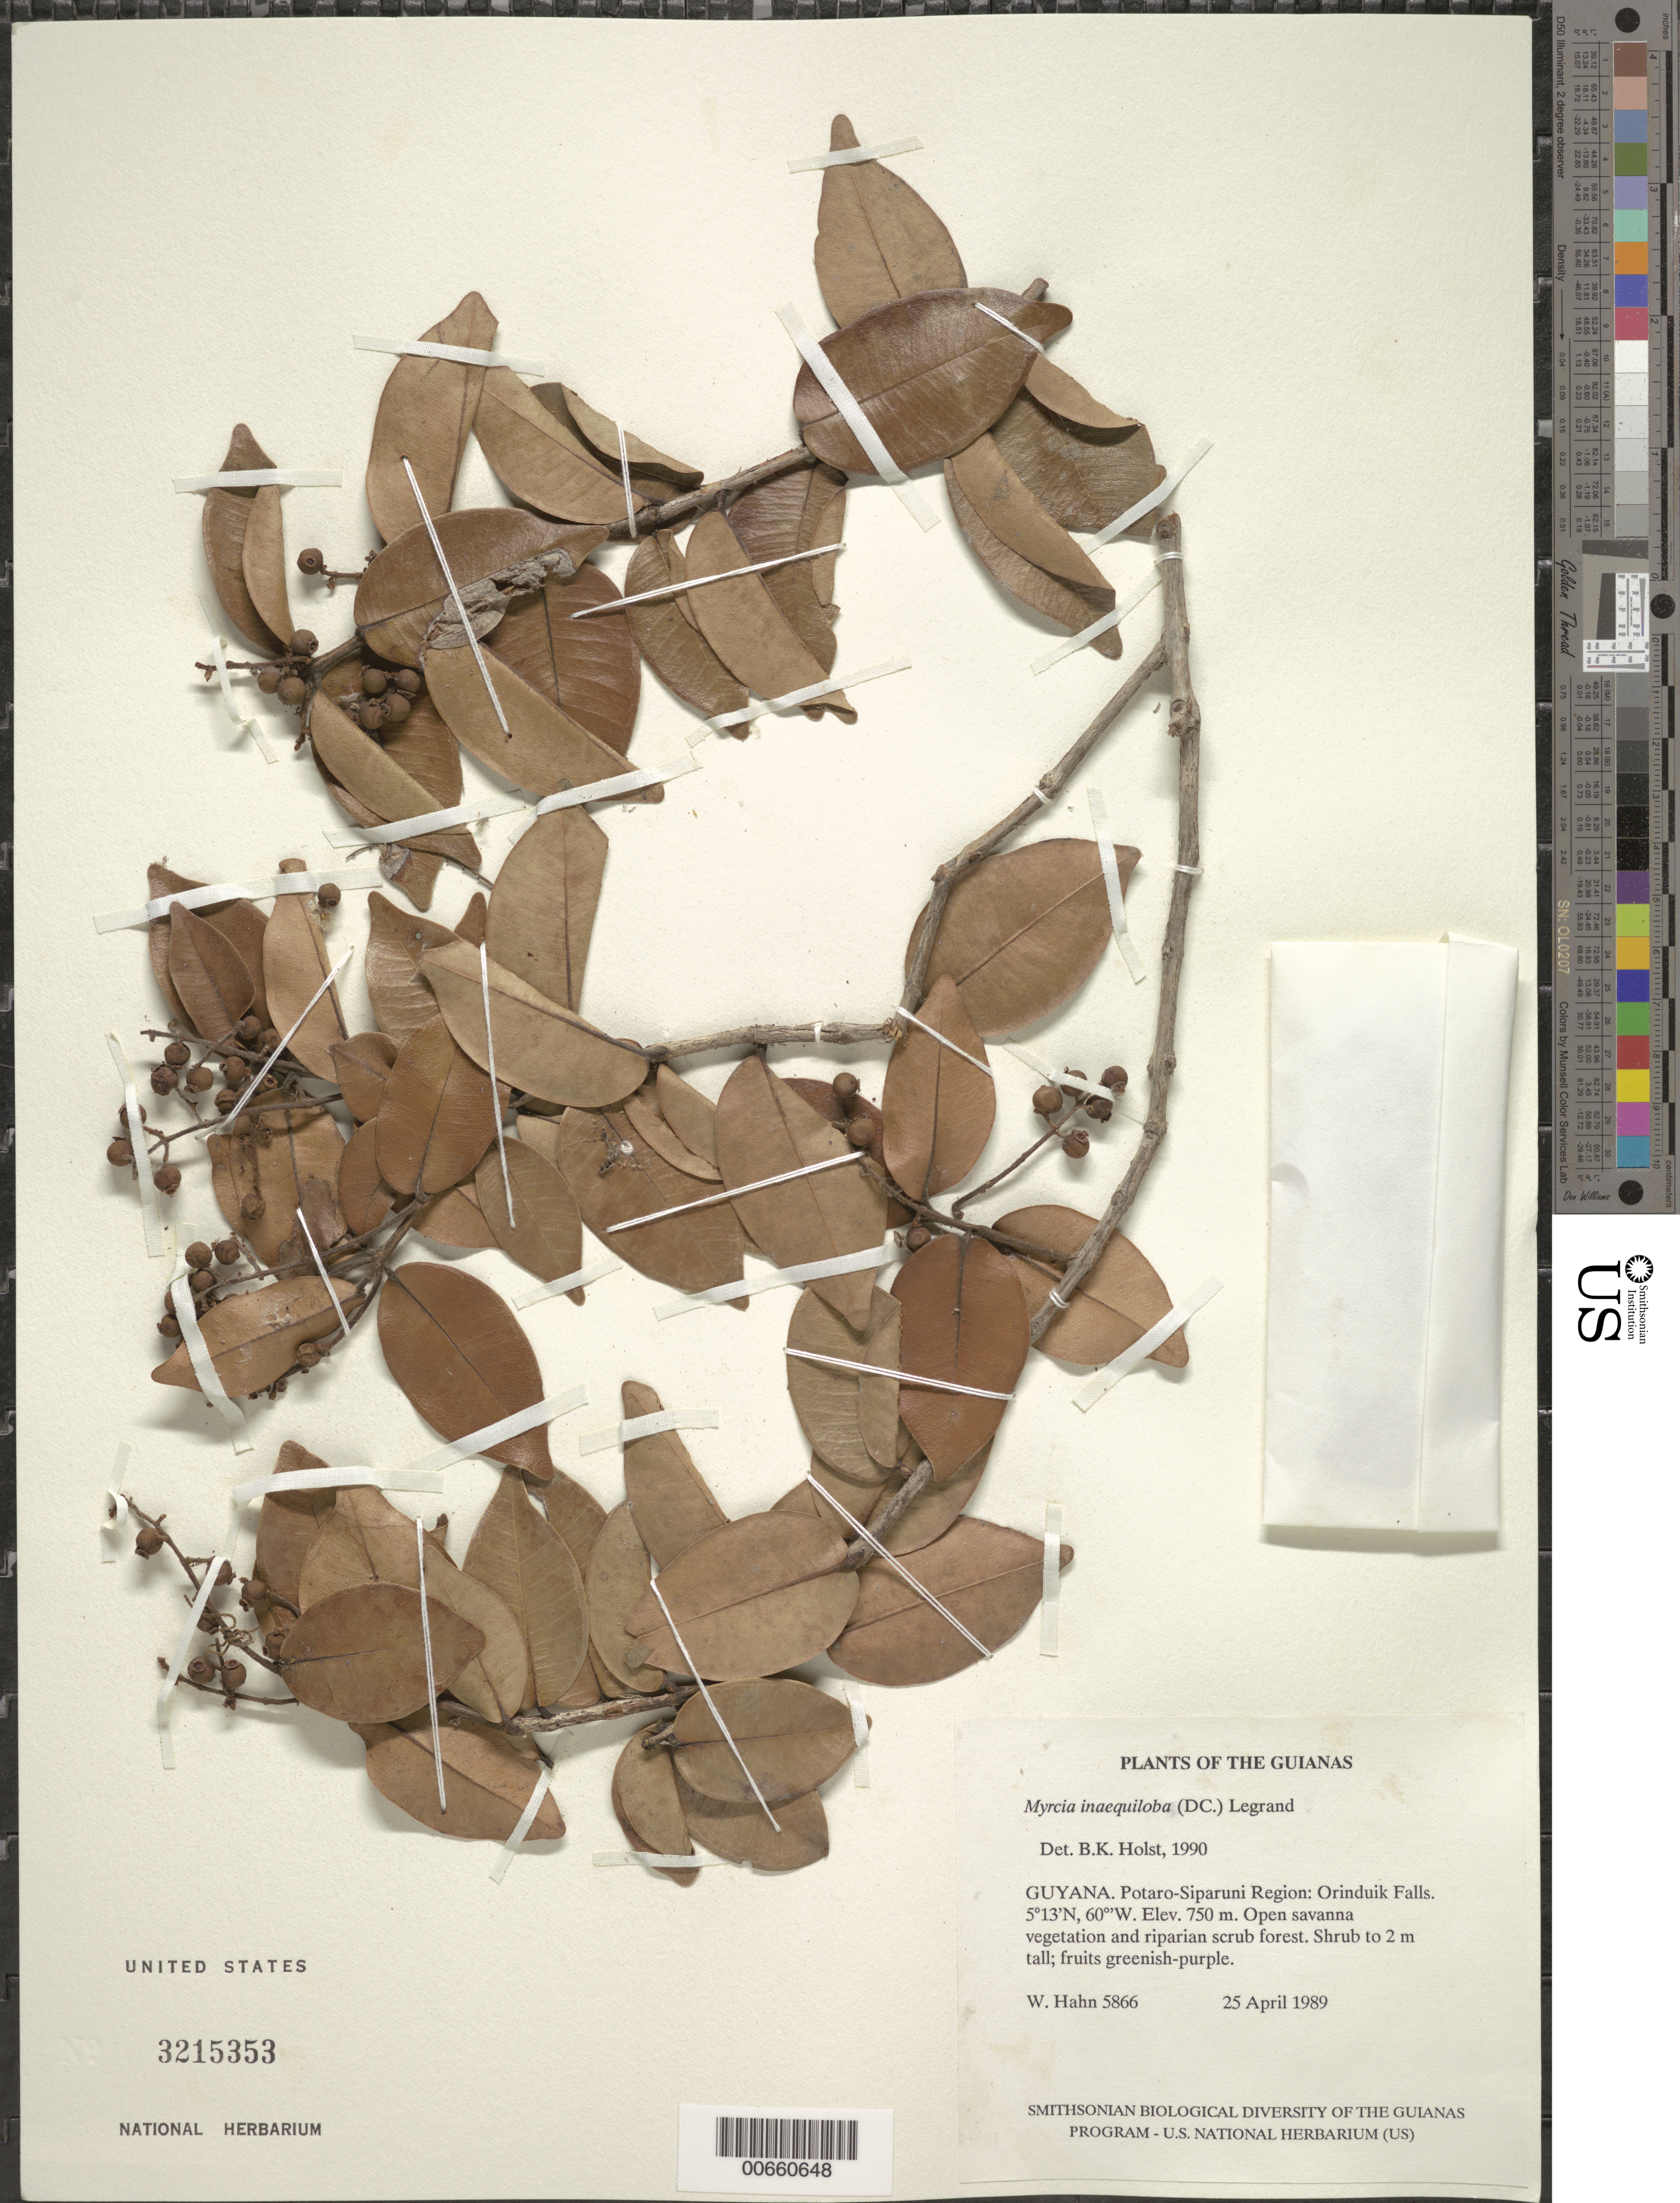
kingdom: Plantae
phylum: Tracheophyta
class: Magnoliopsida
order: Myrtales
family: Myrtaceae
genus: Myrcia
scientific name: Myrcia inaequiloba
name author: (DC.) D. Legrand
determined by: Holst, Bruce K.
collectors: W. Hahn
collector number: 5866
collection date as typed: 25 April 1989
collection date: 1989-04-25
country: Guyana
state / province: Potaro-Siparuni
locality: Orinduik Falls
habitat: Open savanna vegetation and riparian scrub forest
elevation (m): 750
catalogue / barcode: US 3215353